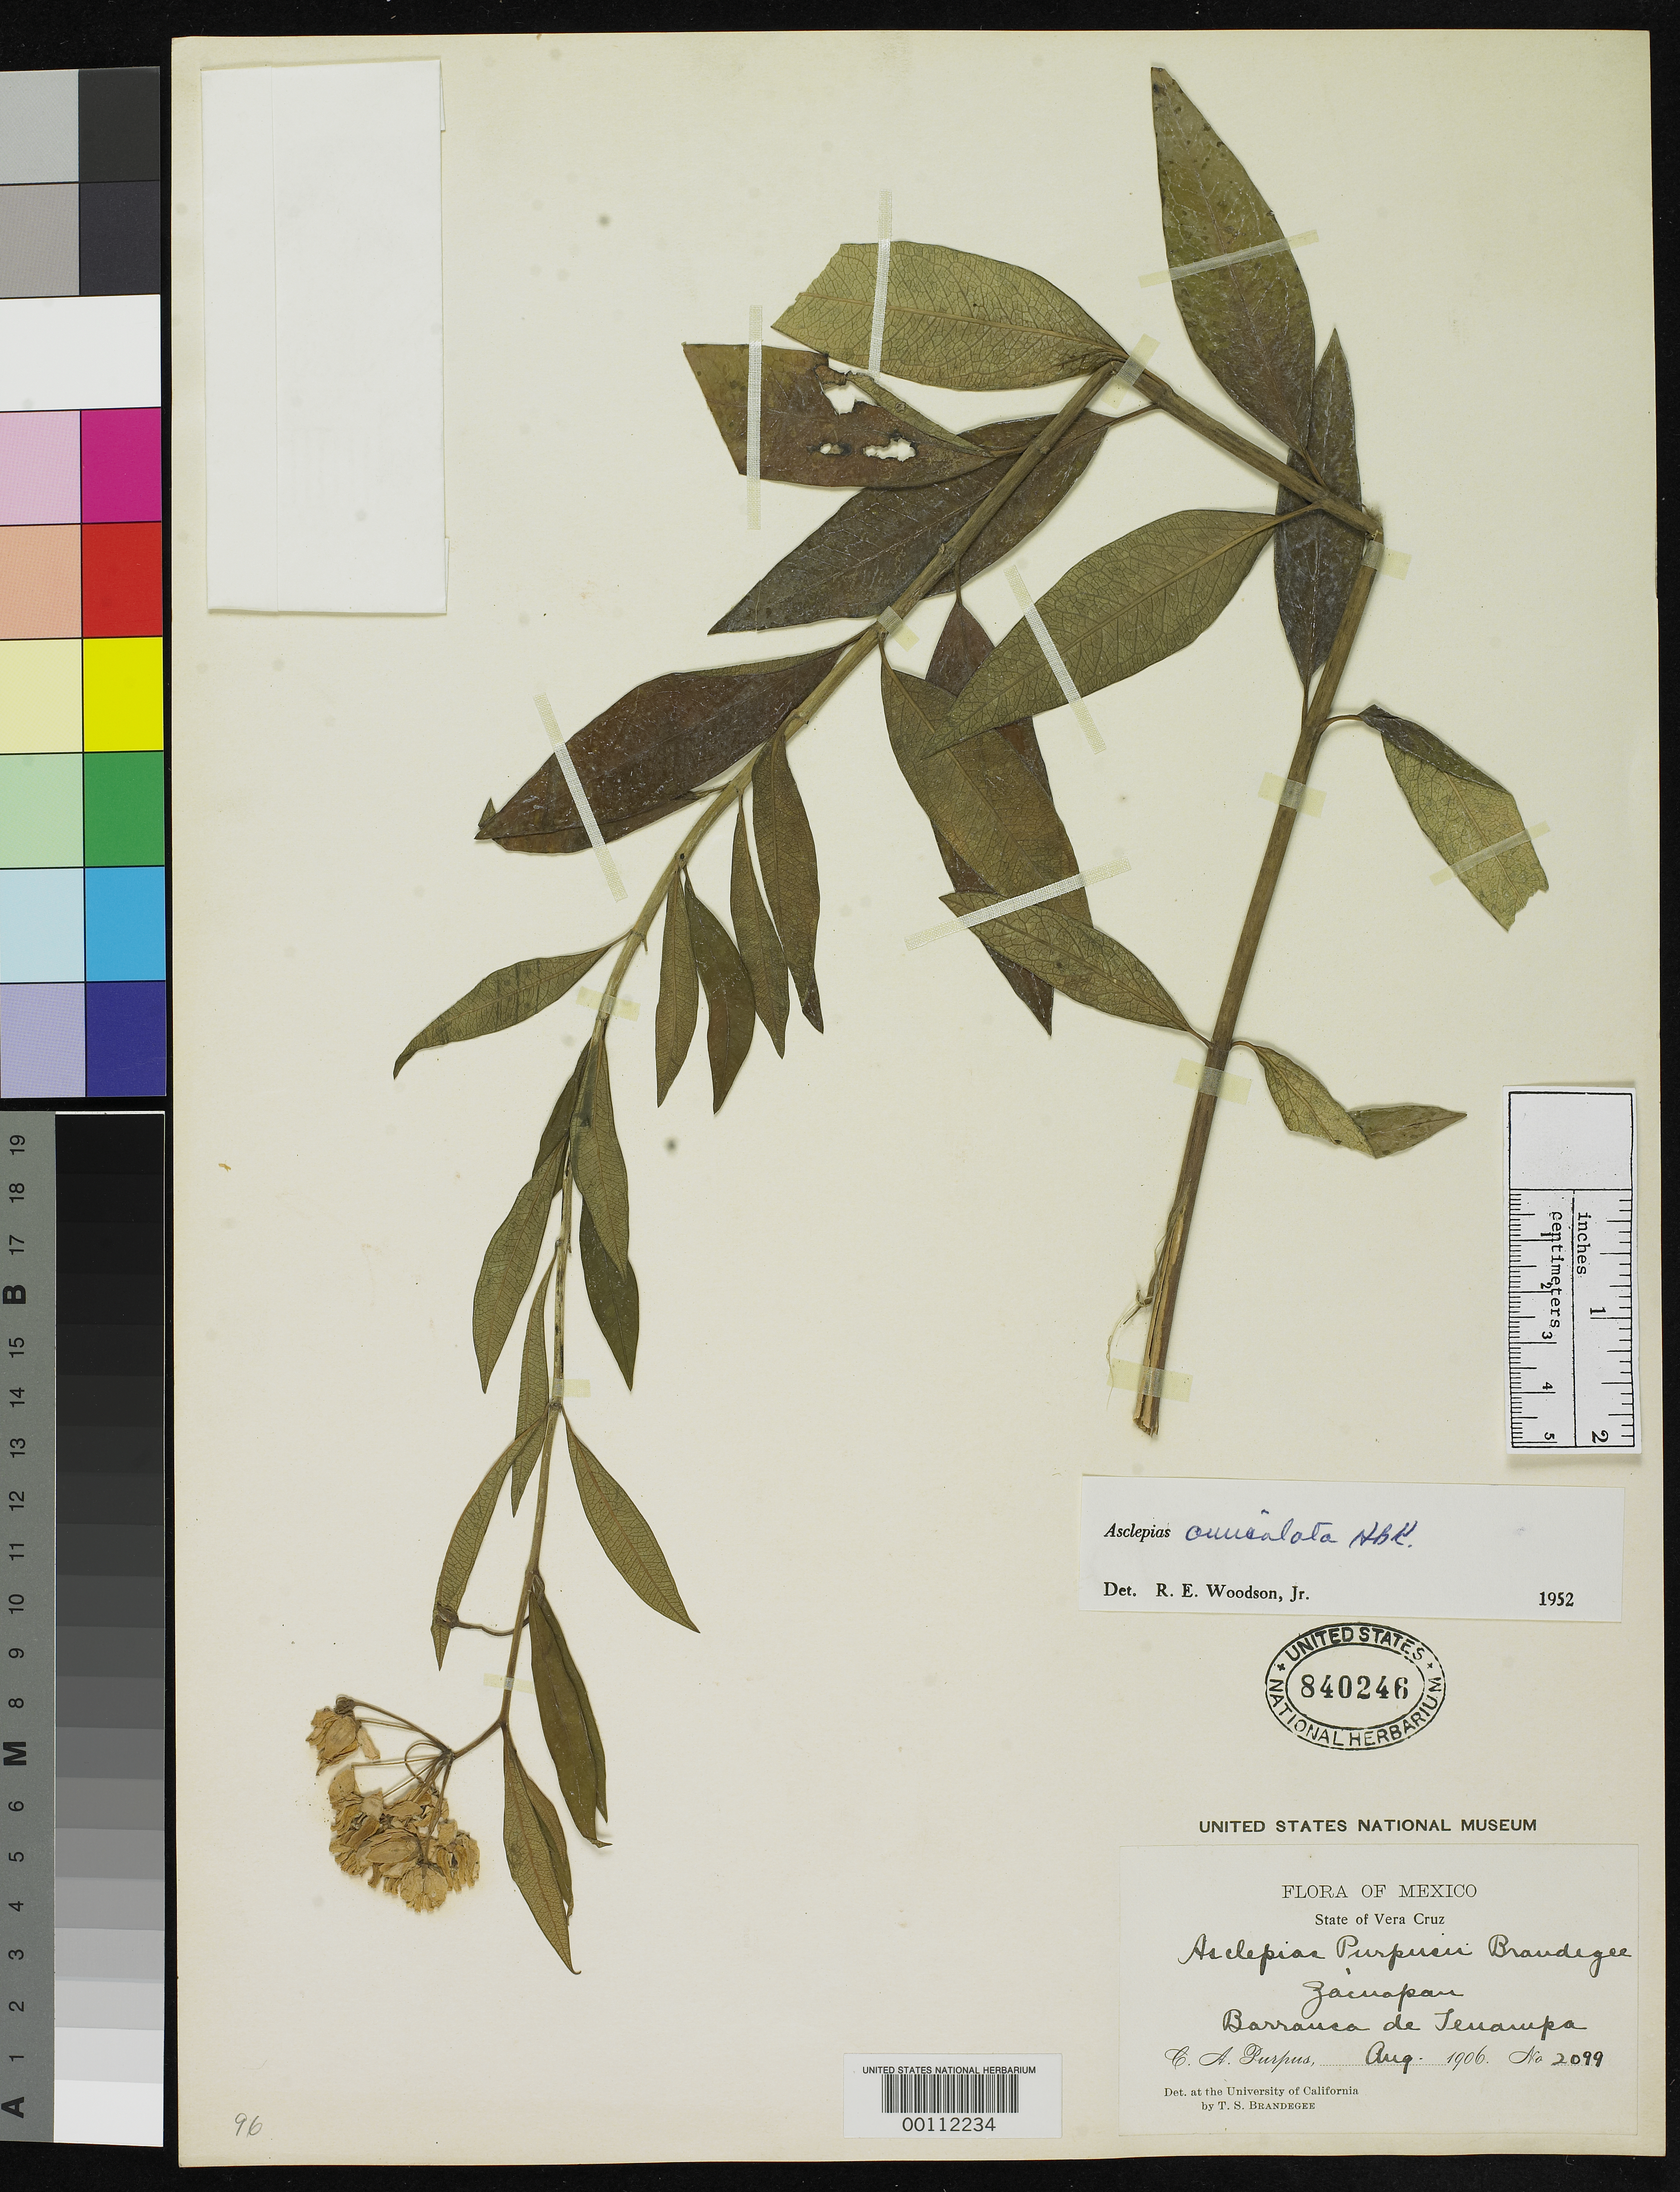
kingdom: Plantae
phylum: Tracheophyta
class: Magnoliopsida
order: Gentianales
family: Apocynaceae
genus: Asclepias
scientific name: Asclepias purpusii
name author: Brandegee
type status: Isotype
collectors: C. A. Purpus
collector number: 2099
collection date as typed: Aug 1906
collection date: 1906-08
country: Mexico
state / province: Veracruz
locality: Zacuapan.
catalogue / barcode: US 840246